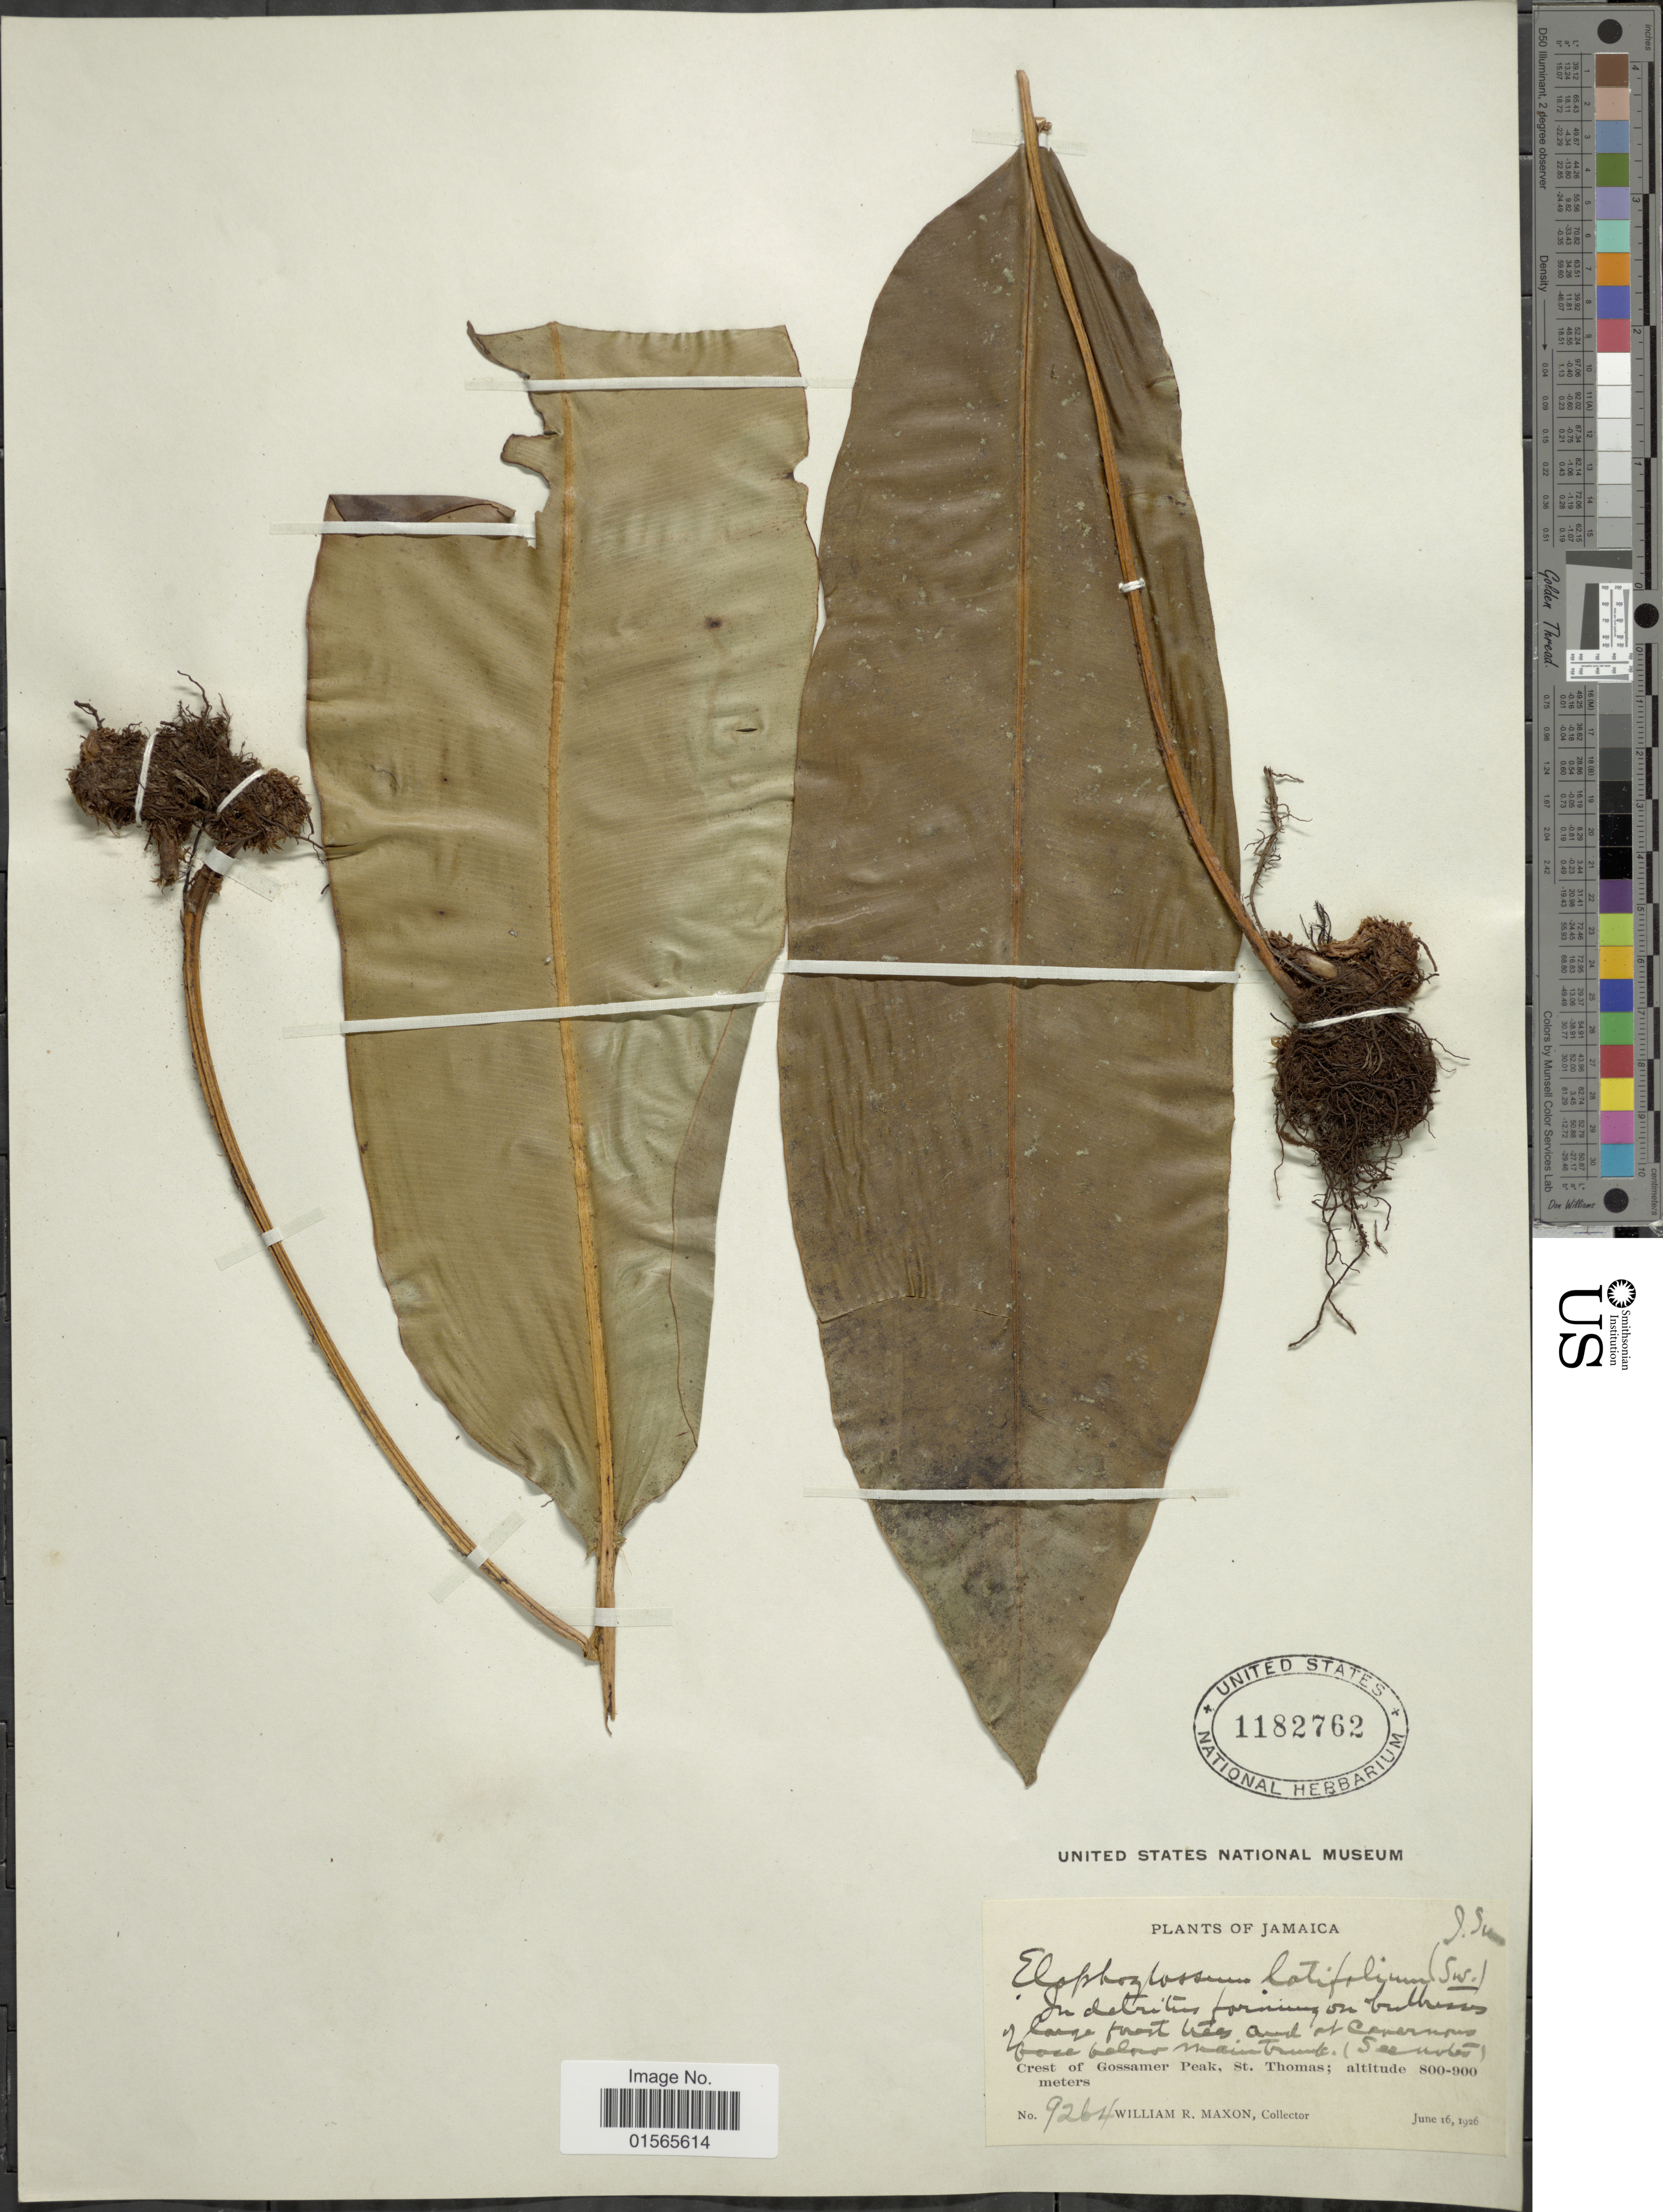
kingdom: Plantae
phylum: Tracheophyta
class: Polypodiopsida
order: Polypodiales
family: Dryopteridaceae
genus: Elaphoglossum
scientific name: Elaphoglossum latifolium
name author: (Sw.) J. Sm.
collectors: W. R. Maxon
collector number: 9264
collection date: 1926-06-16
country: Jamaica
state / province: Saint Thomas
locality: Crest of Gossamer Peak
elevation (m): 800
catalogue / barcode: US 1182762